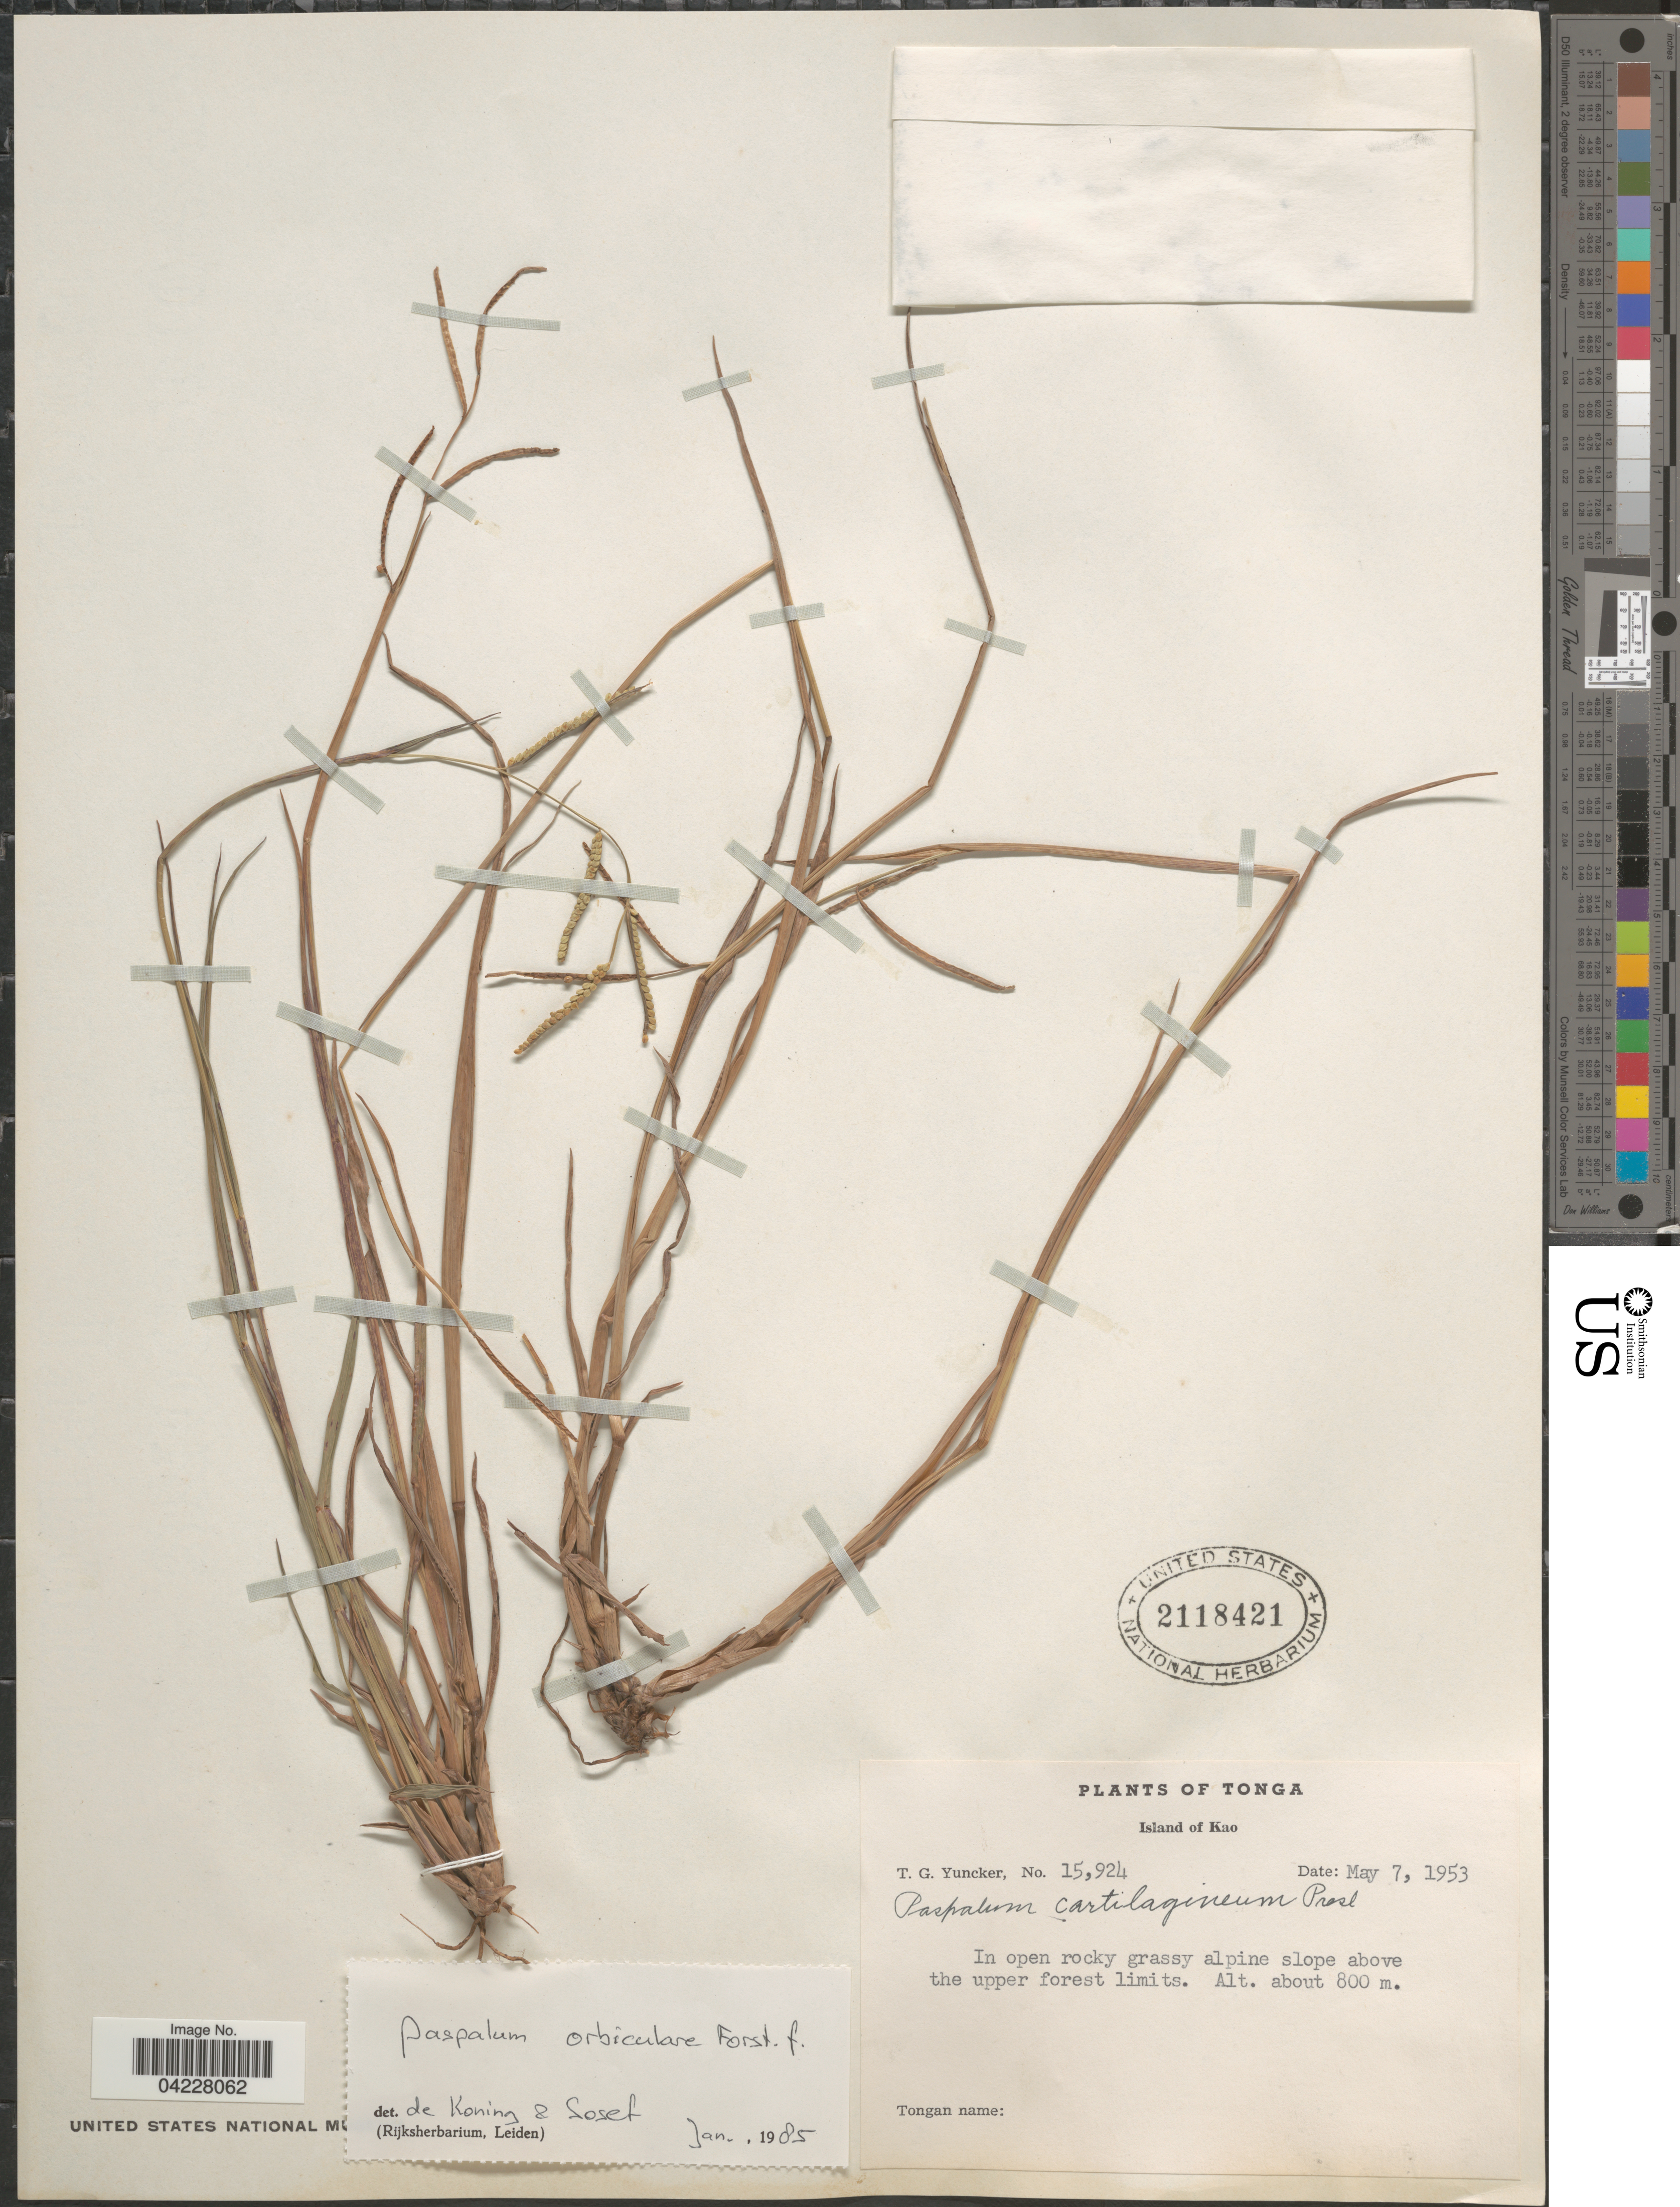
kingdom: Plantae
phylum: Tracheophyta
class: Liliopsida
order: Poales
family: Poaceae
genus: Paspalum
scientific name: Paspalum orbiculare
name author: G. Forst.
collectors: T. G. Yuncker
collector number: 15924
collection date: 1953-05-07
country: Tonga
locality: Island of Kao. In open rocky grassy alpine slope above the upper forest limits.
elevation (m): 800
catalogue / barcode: US 2118421